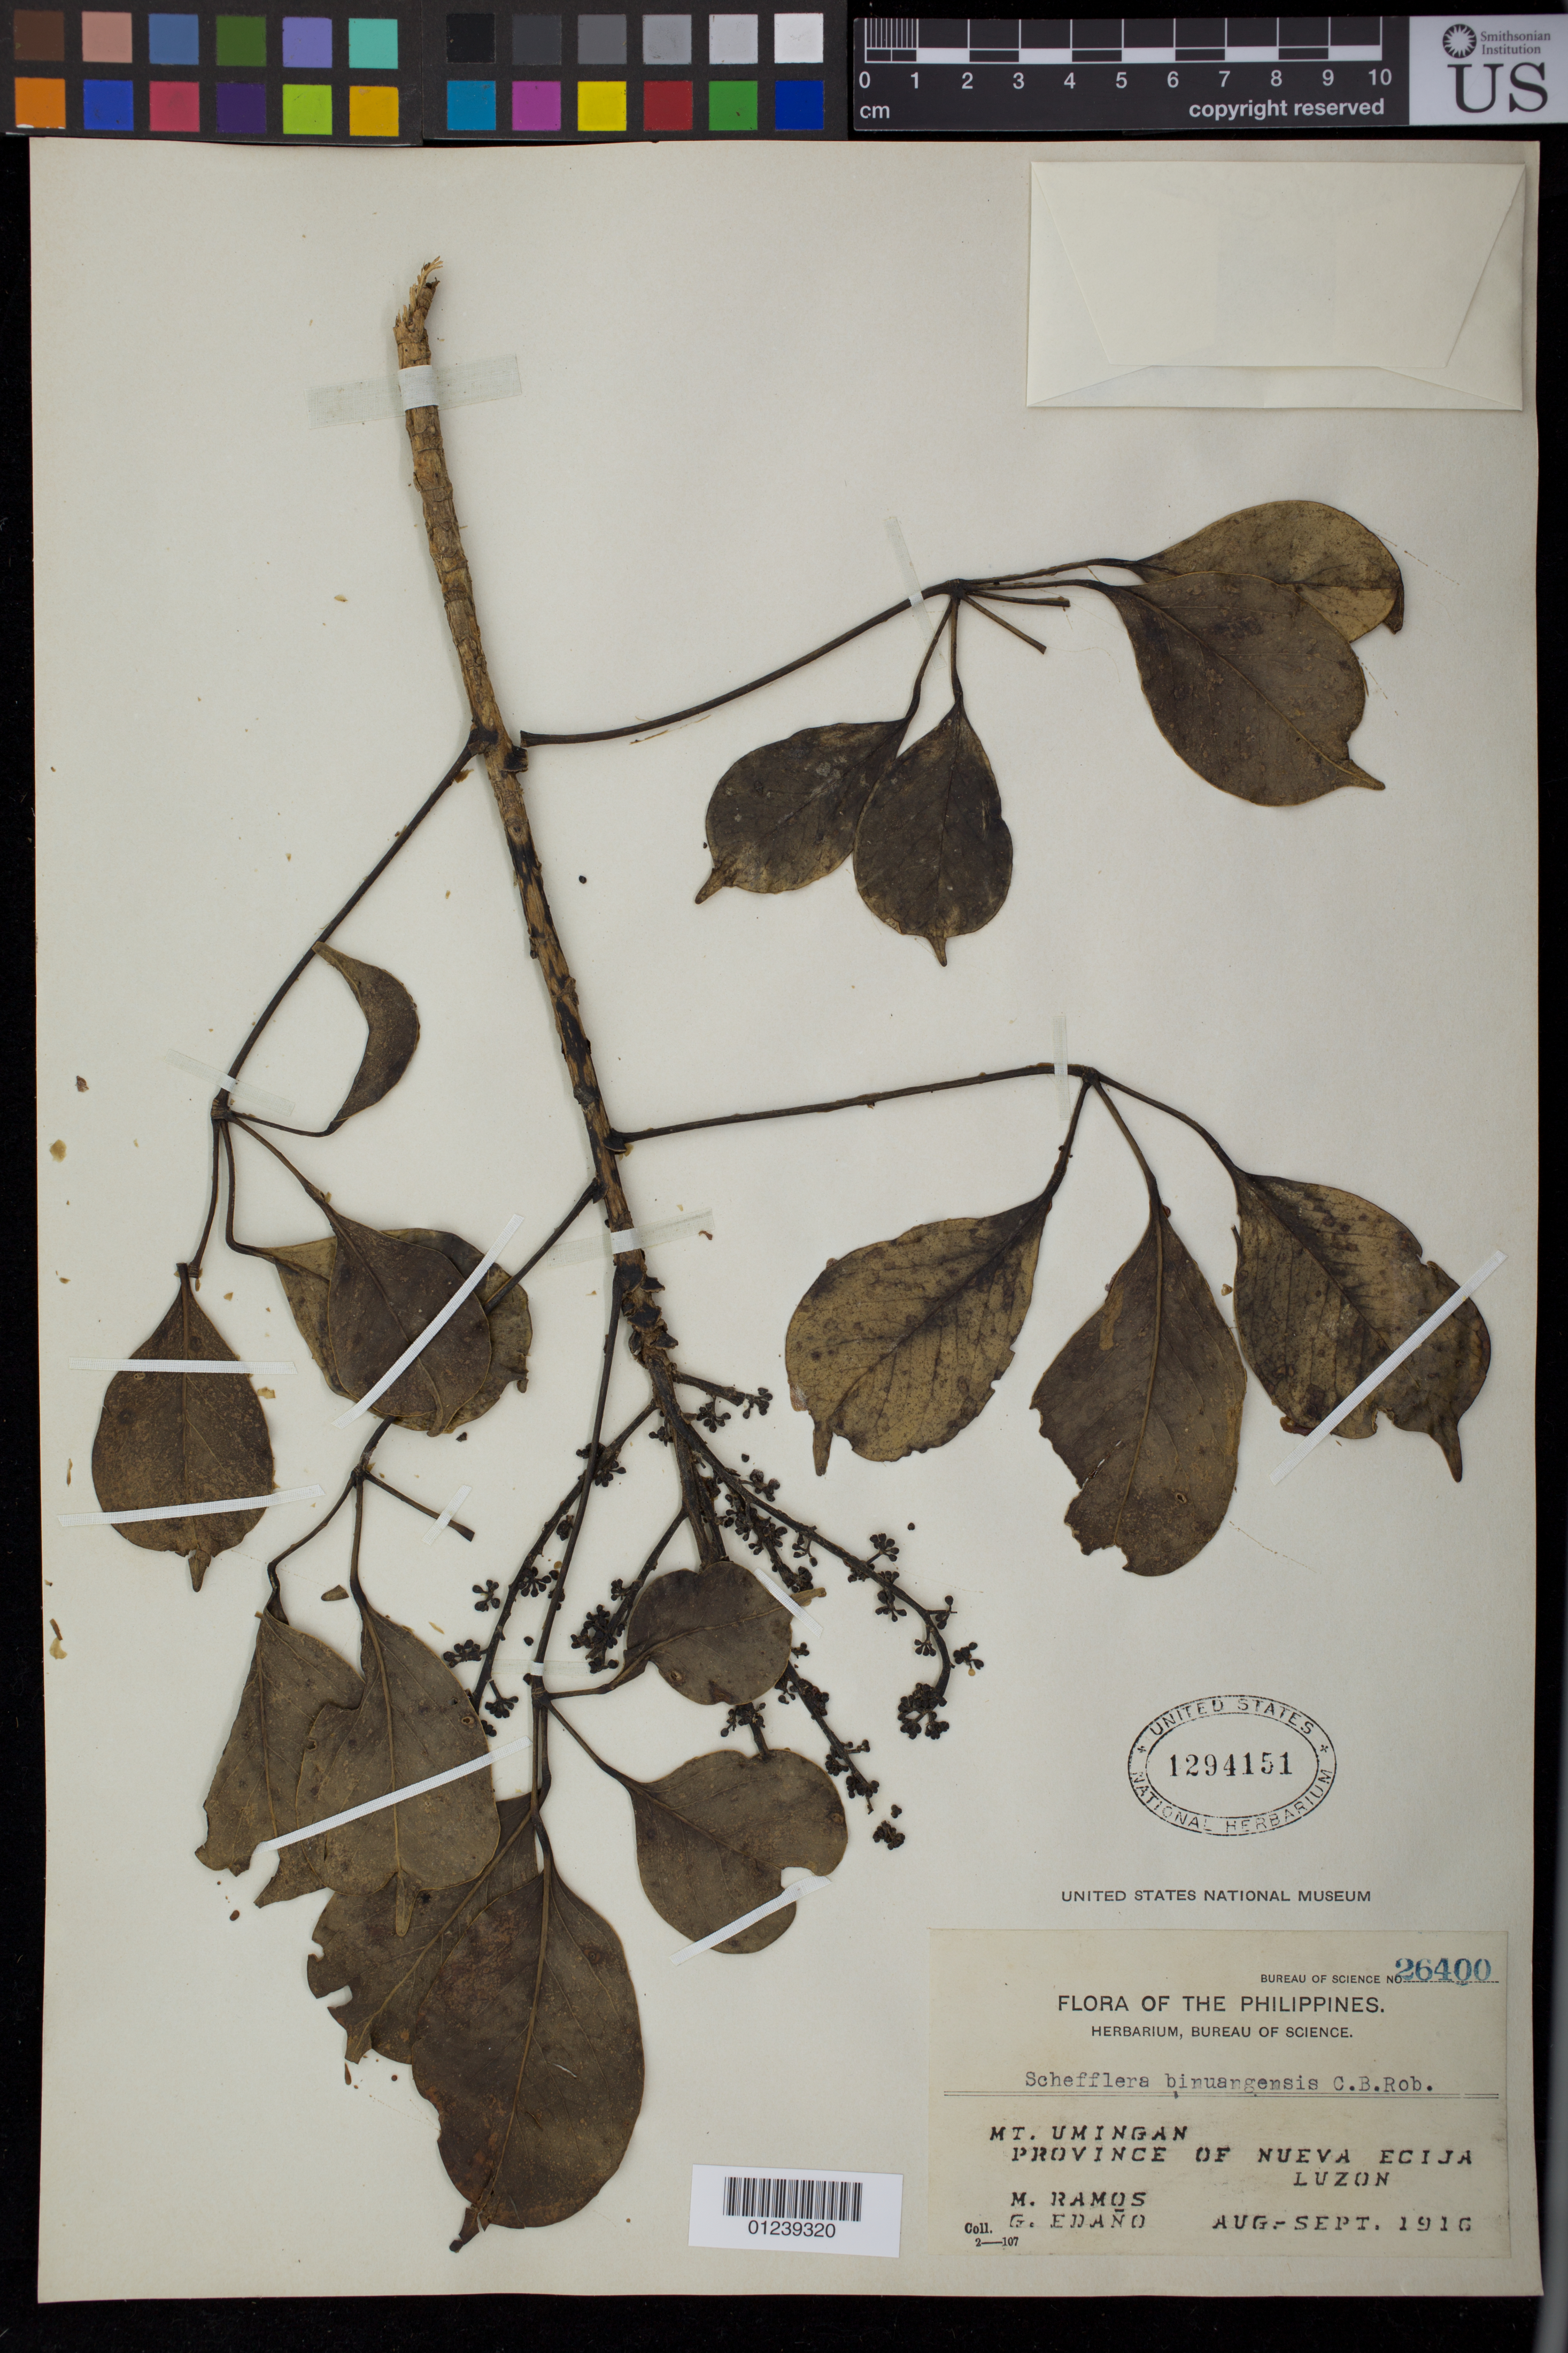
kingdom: Plantae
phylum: Tracheophyta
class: Magnoliopsida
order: Apiales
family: Araliaceae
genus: Schefflera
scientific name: Schefflera binuangensis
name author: C.B. Rob.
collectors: M. Ramos & M. Ramos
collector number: Bur. Sci. 26400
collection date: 1916-08/1916-09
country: Philippines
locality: Mt. Umingan, Nueva Ecija, Luzon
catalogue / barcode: US 1294151